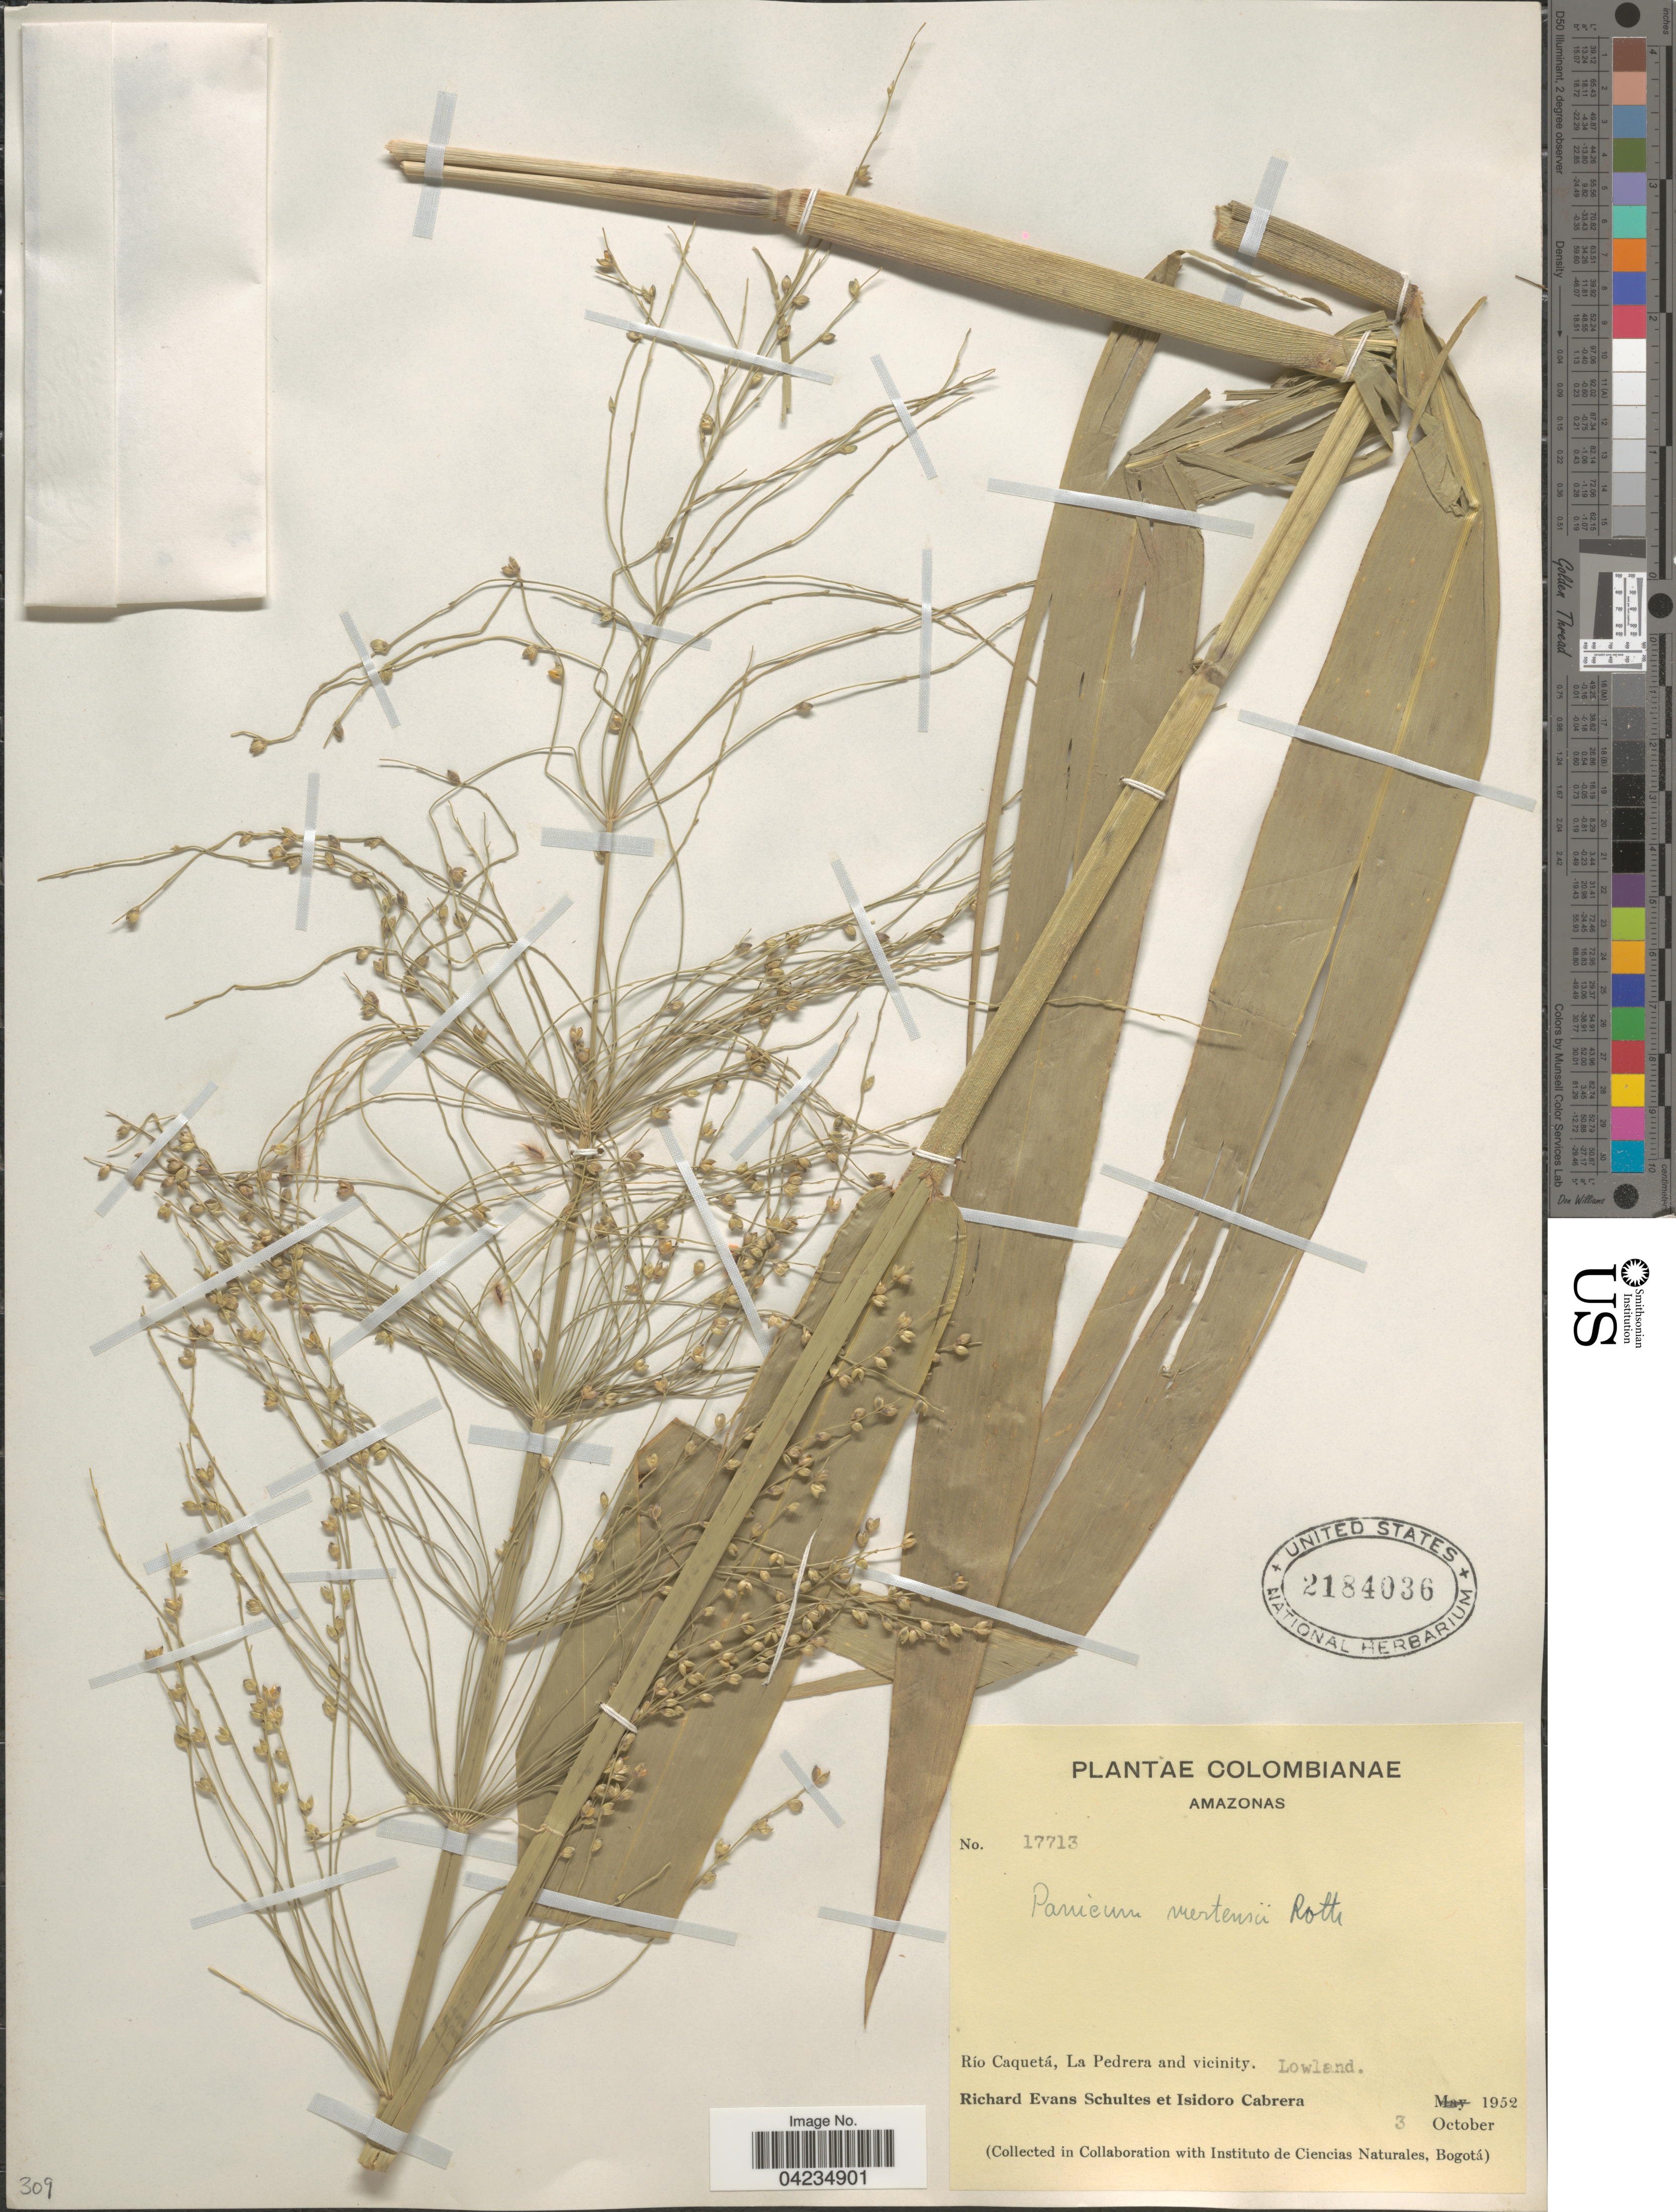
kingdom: Plantae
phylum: Tracheophyta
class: Liliopsida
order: Poales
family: Poaceae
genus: Stephostachys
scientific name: Stephostachys mertensii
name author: (Roth) Zuloaga & Marrone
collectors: R. E. Schultes & I. Cabrera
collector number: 17713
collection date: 1952-10-03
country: Colombia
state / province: Amazônas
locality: Río Caquetá, La Pedrera and vicinity.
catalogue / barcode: US 2184036